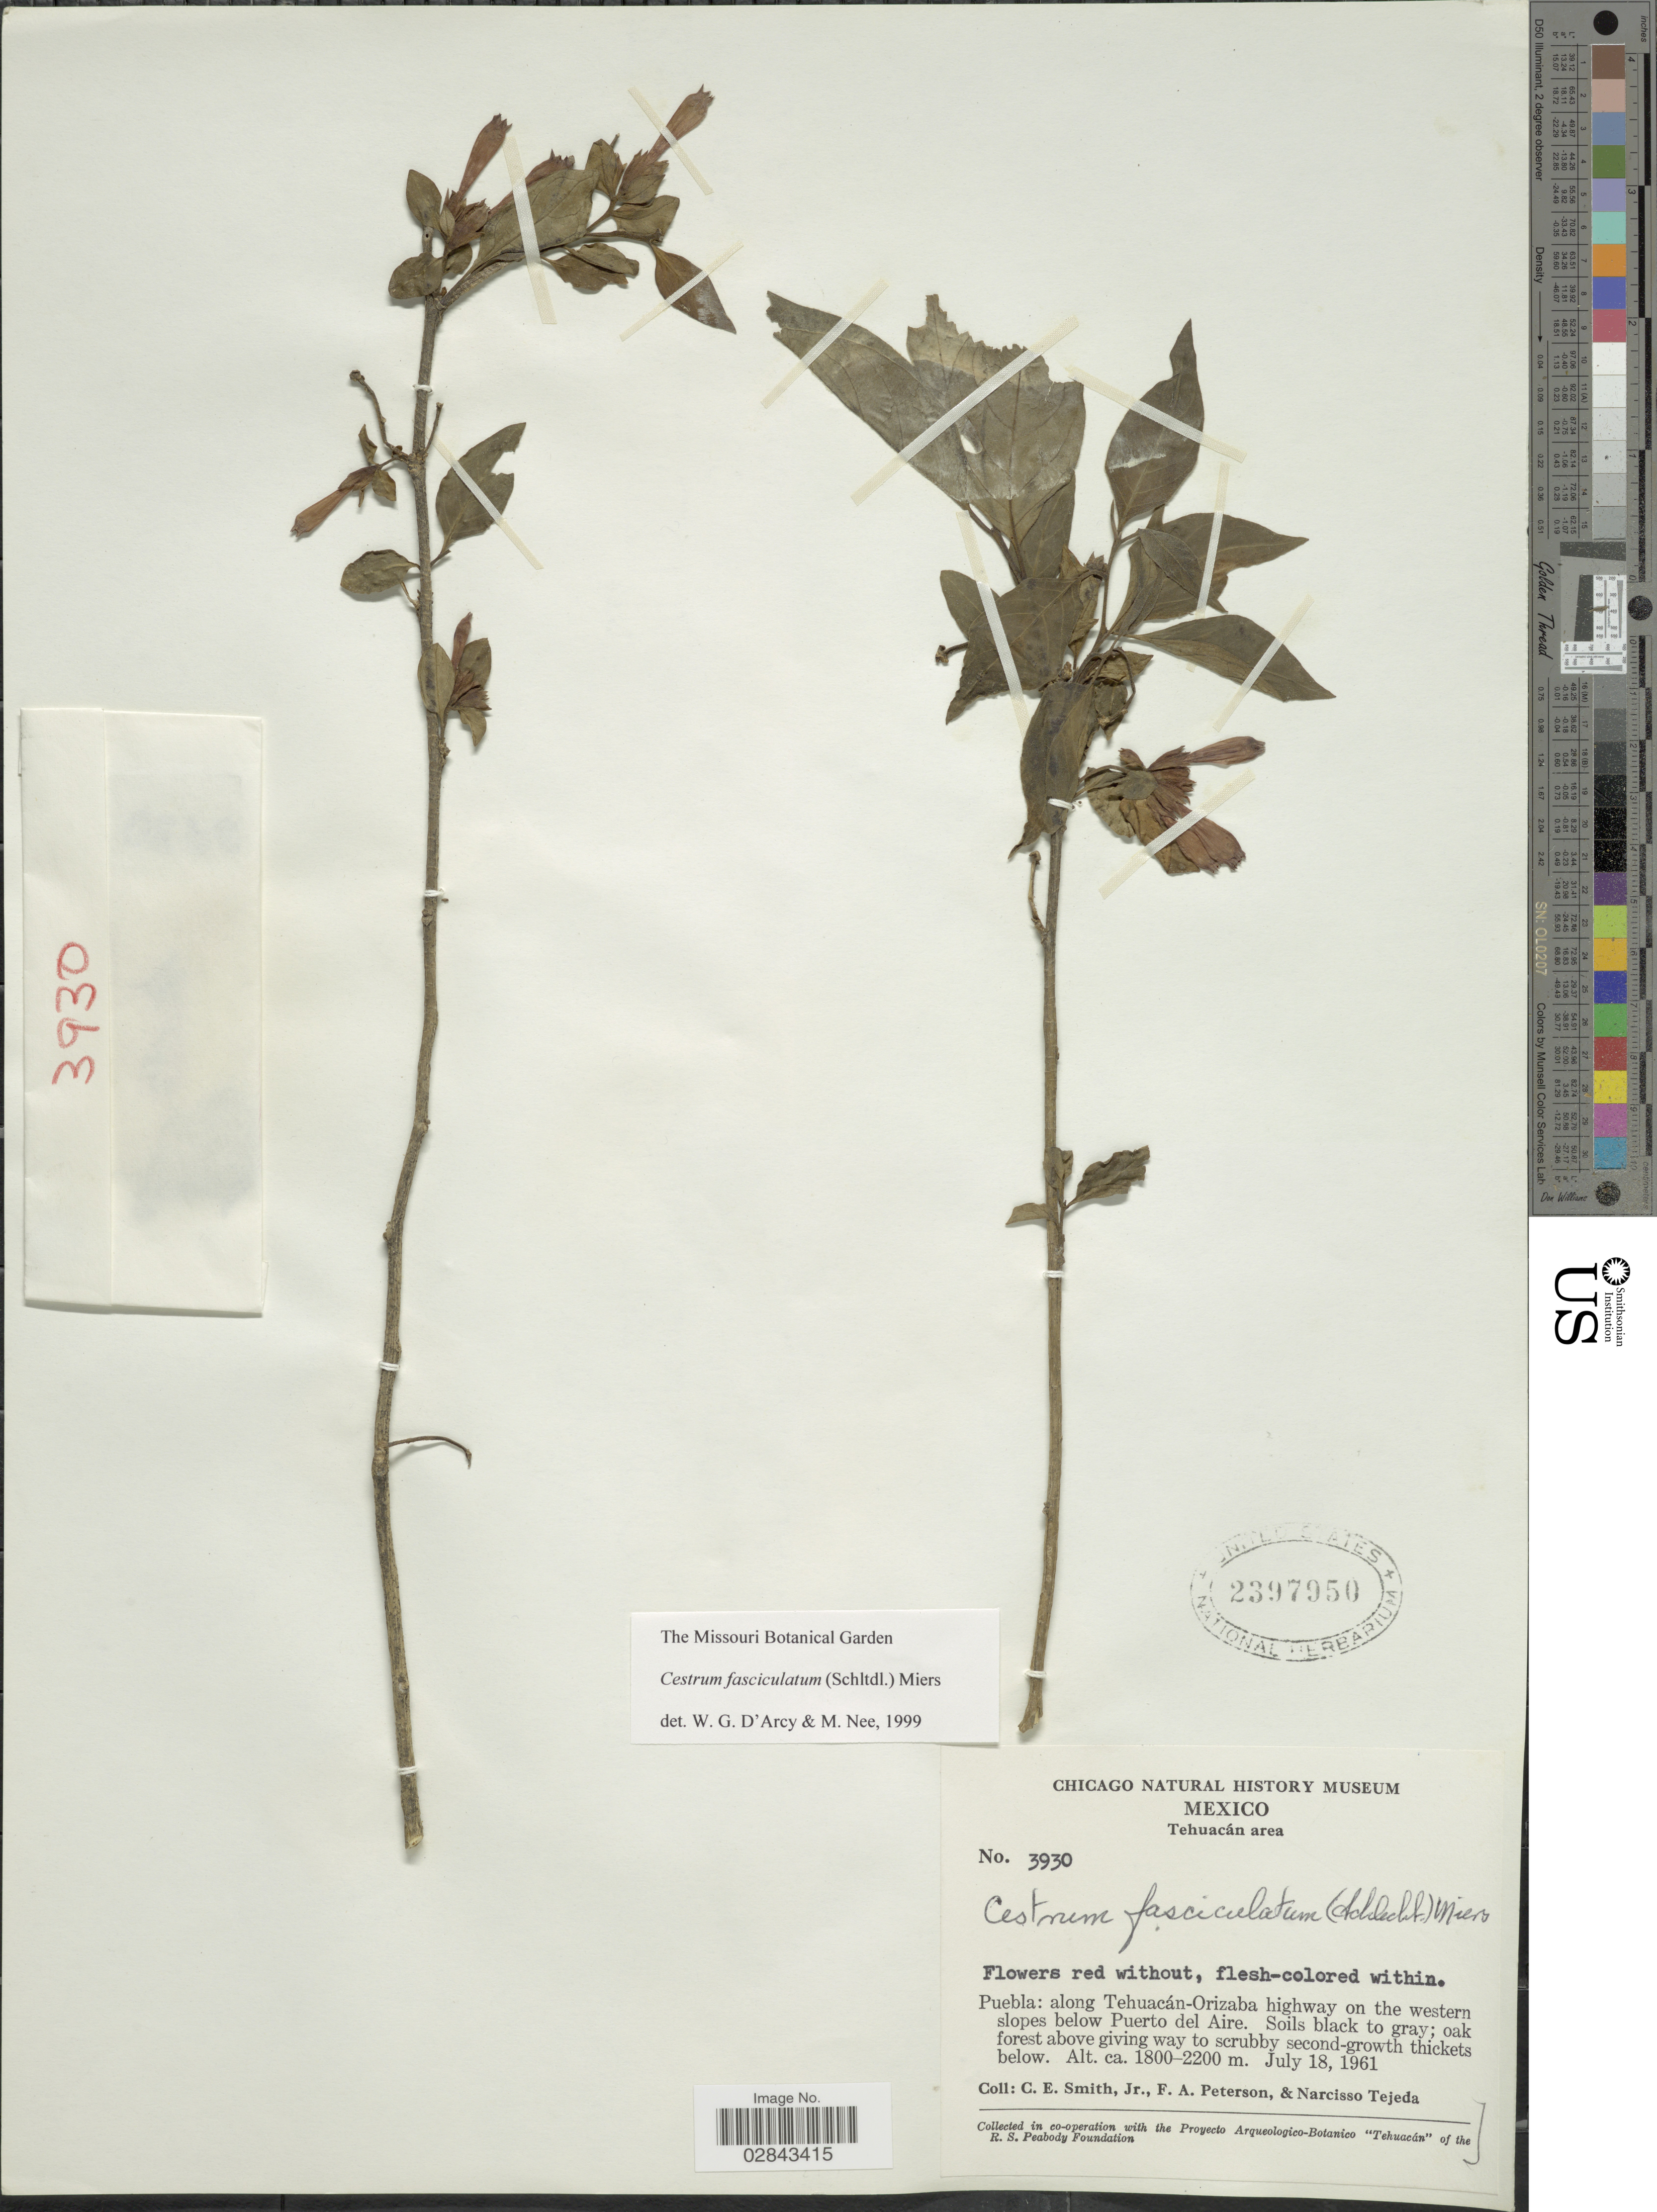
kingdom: Plantae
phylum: Tracheophyta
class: Magnoliopsida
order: Solanales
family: Solanaceae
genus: Cestrum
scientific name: Cestrum fasciculatum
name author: (Schltdl.) Miers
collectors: C. E. Smith Jr., F. A. Peterson & N. Tejeda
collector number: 3930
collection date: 1961-07-18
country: Mexico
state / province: Puebla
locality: Tehuacán area. Along Tehuacán-Orizaba highway on the western slopes below Puerto del Aire.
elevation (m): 1800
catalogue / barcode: US 2397950